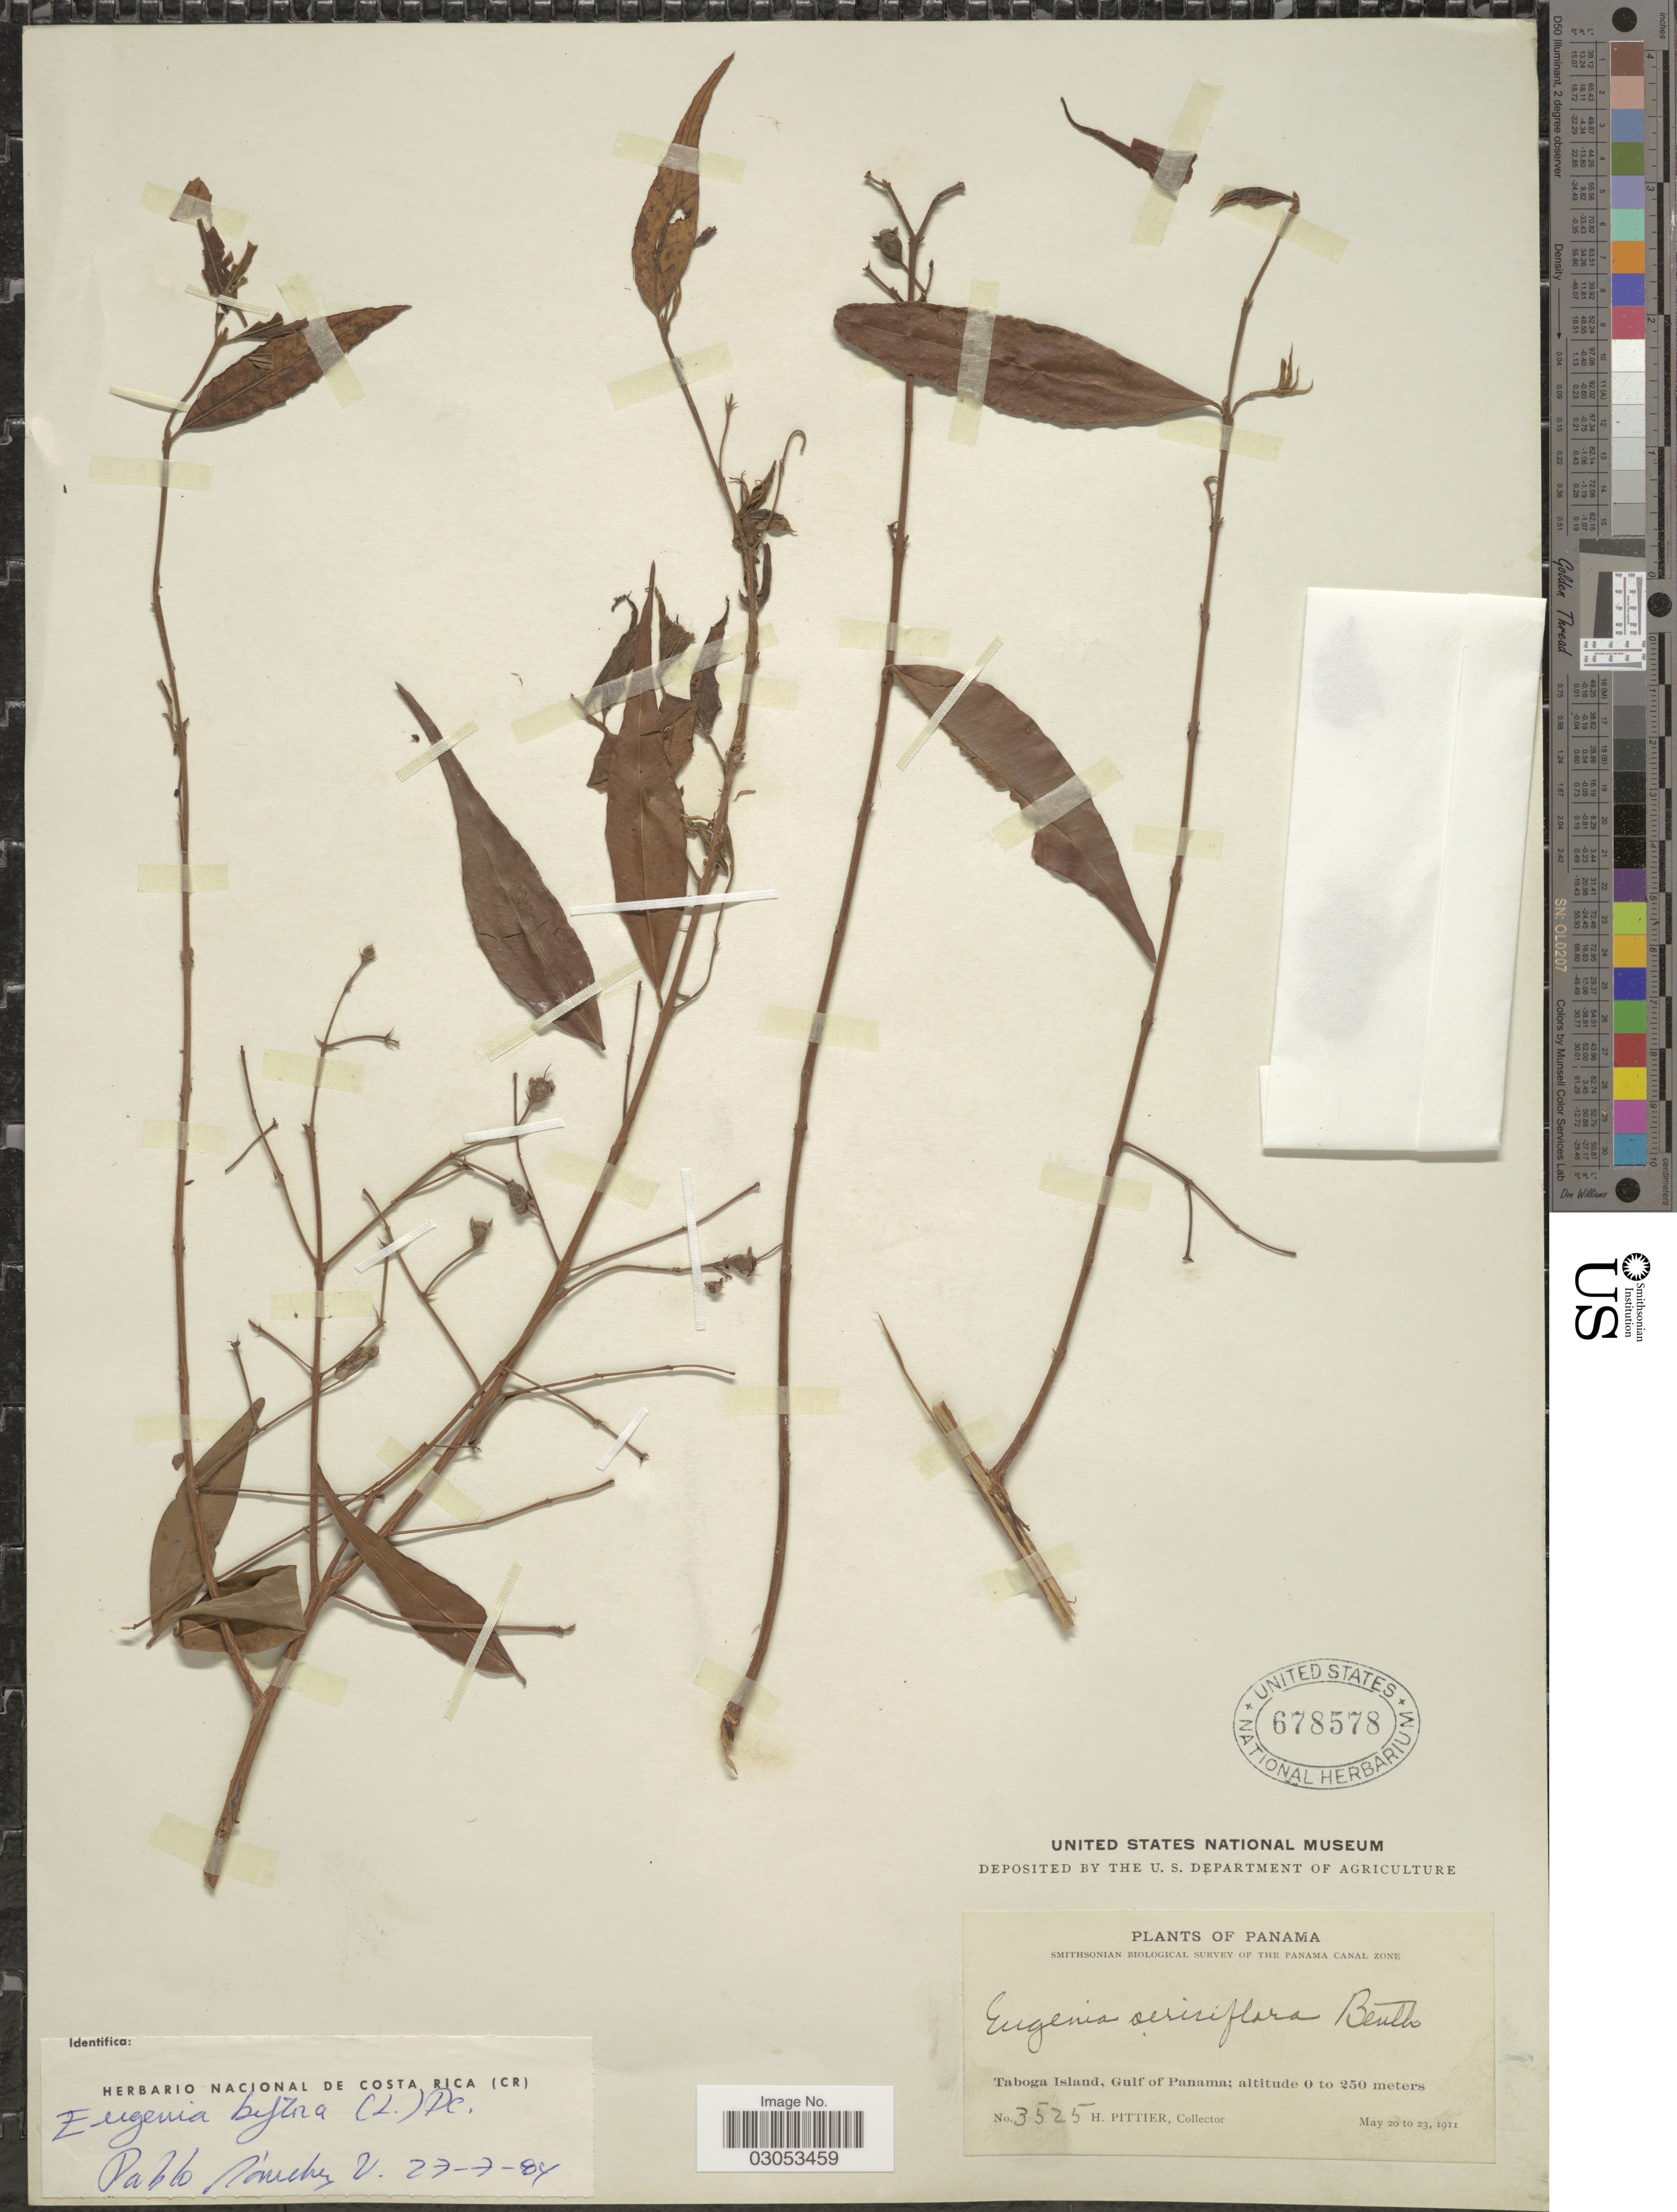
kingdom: Plantae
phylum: Tracheophyta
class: Magnoliopsida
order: Myrtales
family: Myrtaceae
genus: Eugenia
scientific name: Eugenia biflora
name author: (L.) DC.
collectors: H. F. Pittier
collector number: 3525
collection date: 1911-05-20/1911-05-23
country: Panama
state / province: Panamá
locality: Taboga Island, Gulf of Panama.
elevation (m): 0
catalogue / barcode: US 678578